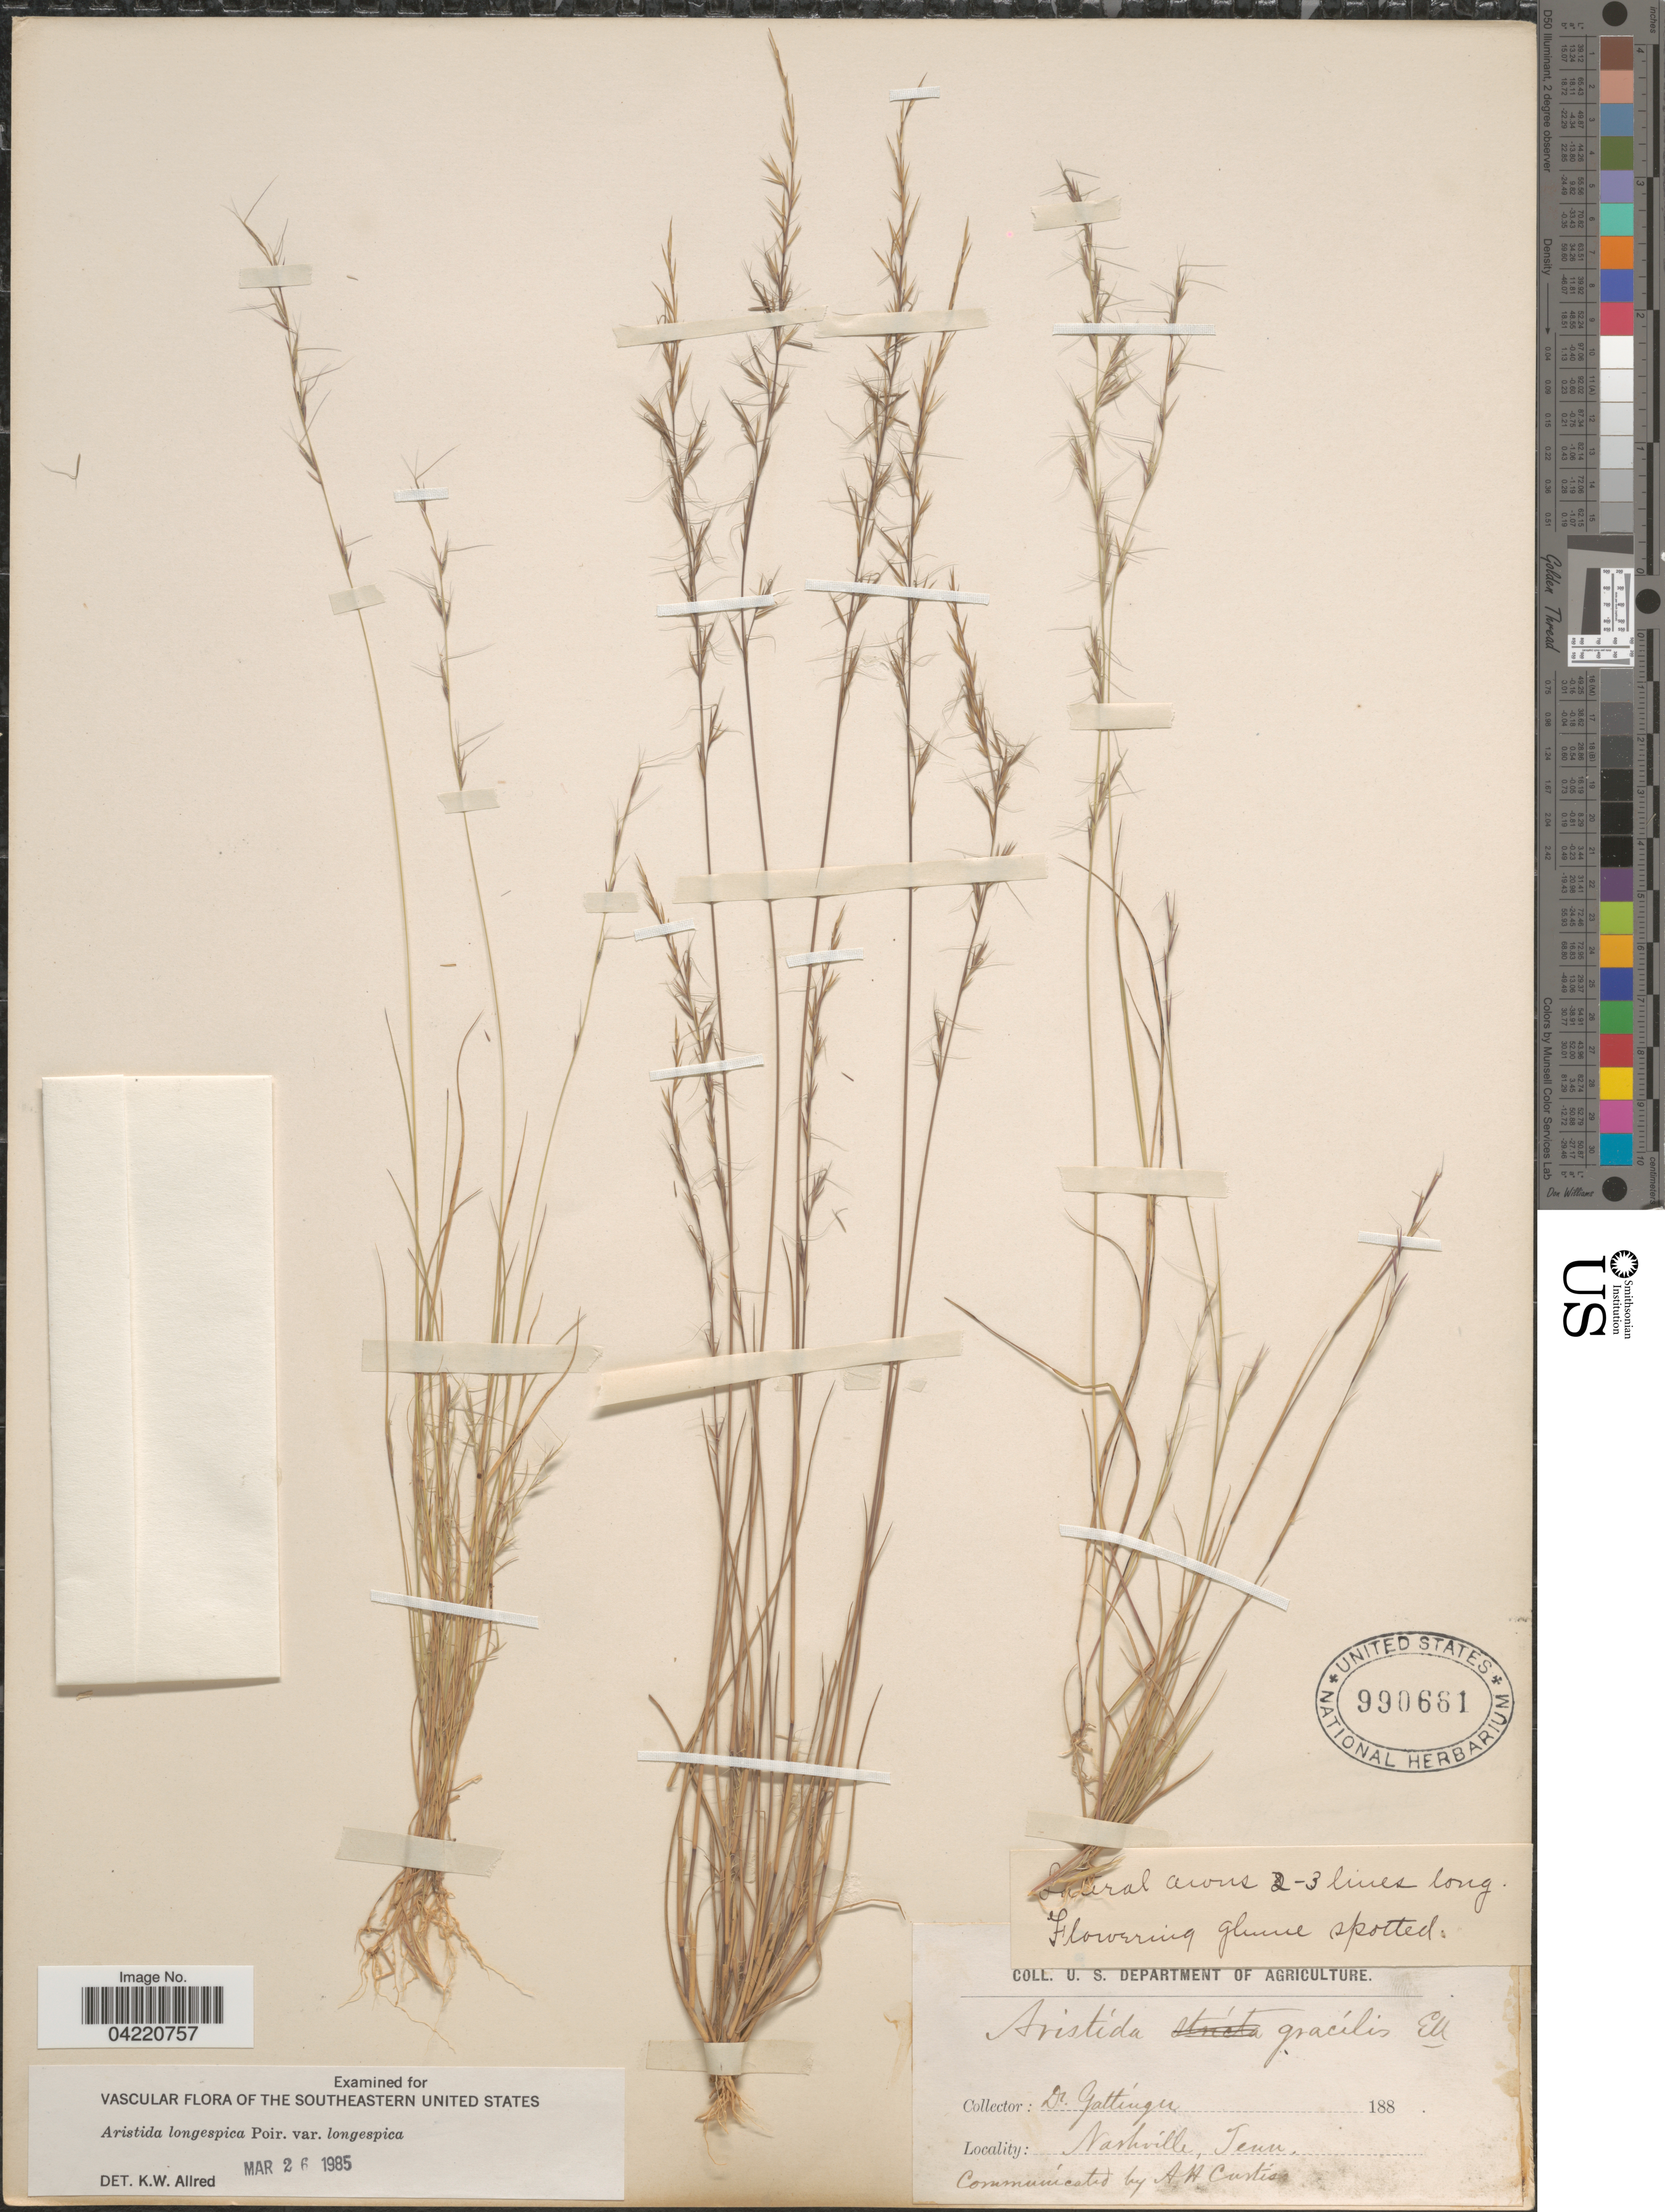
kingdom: Plantae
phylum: Tracheophyta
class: Liliopsida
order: Poales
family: Poaceae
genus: Aristida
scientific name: Aristida longespica var. longespica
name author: Poir.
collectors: Gattinger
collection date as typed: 188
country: United States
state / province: Tennessee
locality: Nashville.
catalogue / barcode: US 990661